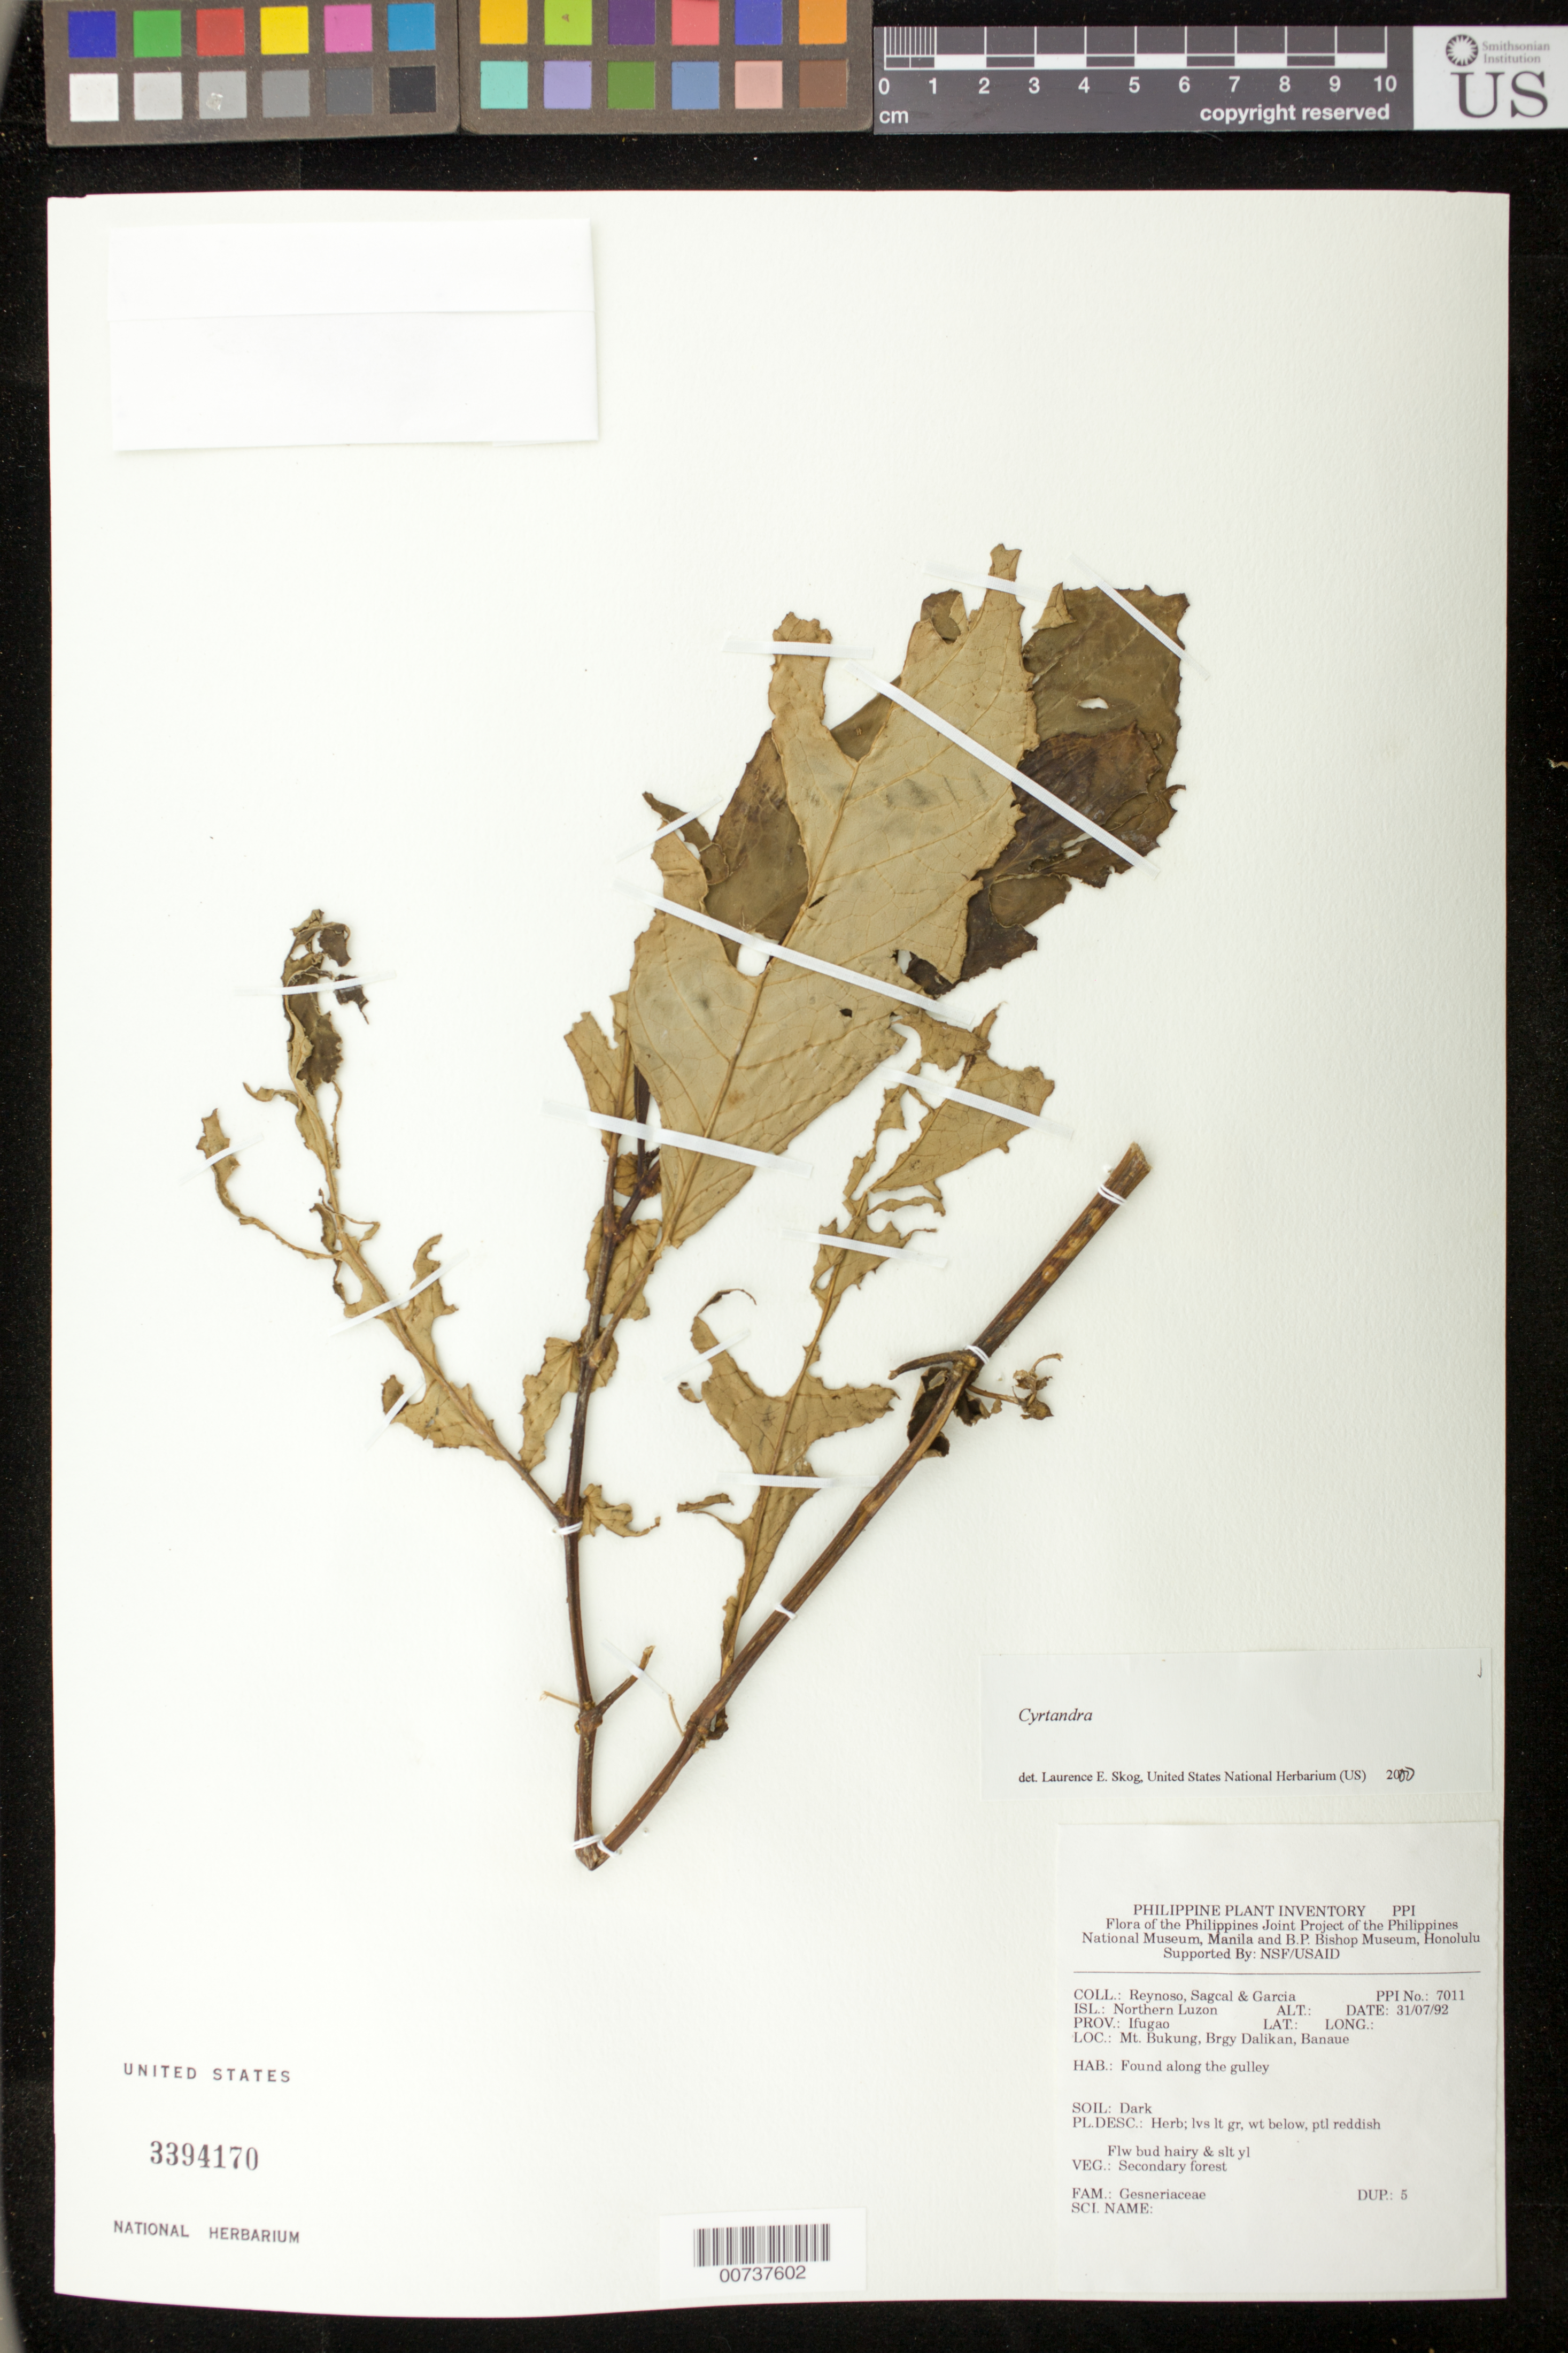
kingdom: Plantae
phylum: Tracheophyta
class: Magnoliopsida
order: Lamiales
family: Gesneriaceae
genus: Cyrtandra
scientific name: Cyrtandra sp.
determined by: Skog, Laurence E.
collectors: E. Reynoso, E. Sagcal & H. Garcia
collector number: PPI No. 7011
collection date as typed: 31 Jul 1992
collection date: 1992-07-31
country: Philippines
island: Luzon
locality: Northern Luzon, Prov. Ifugao; Mt. Bukung, Brgy Dalikan, Banaue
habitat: Secondary forest; soil dark; found along the gulley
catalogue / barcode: US 3394170